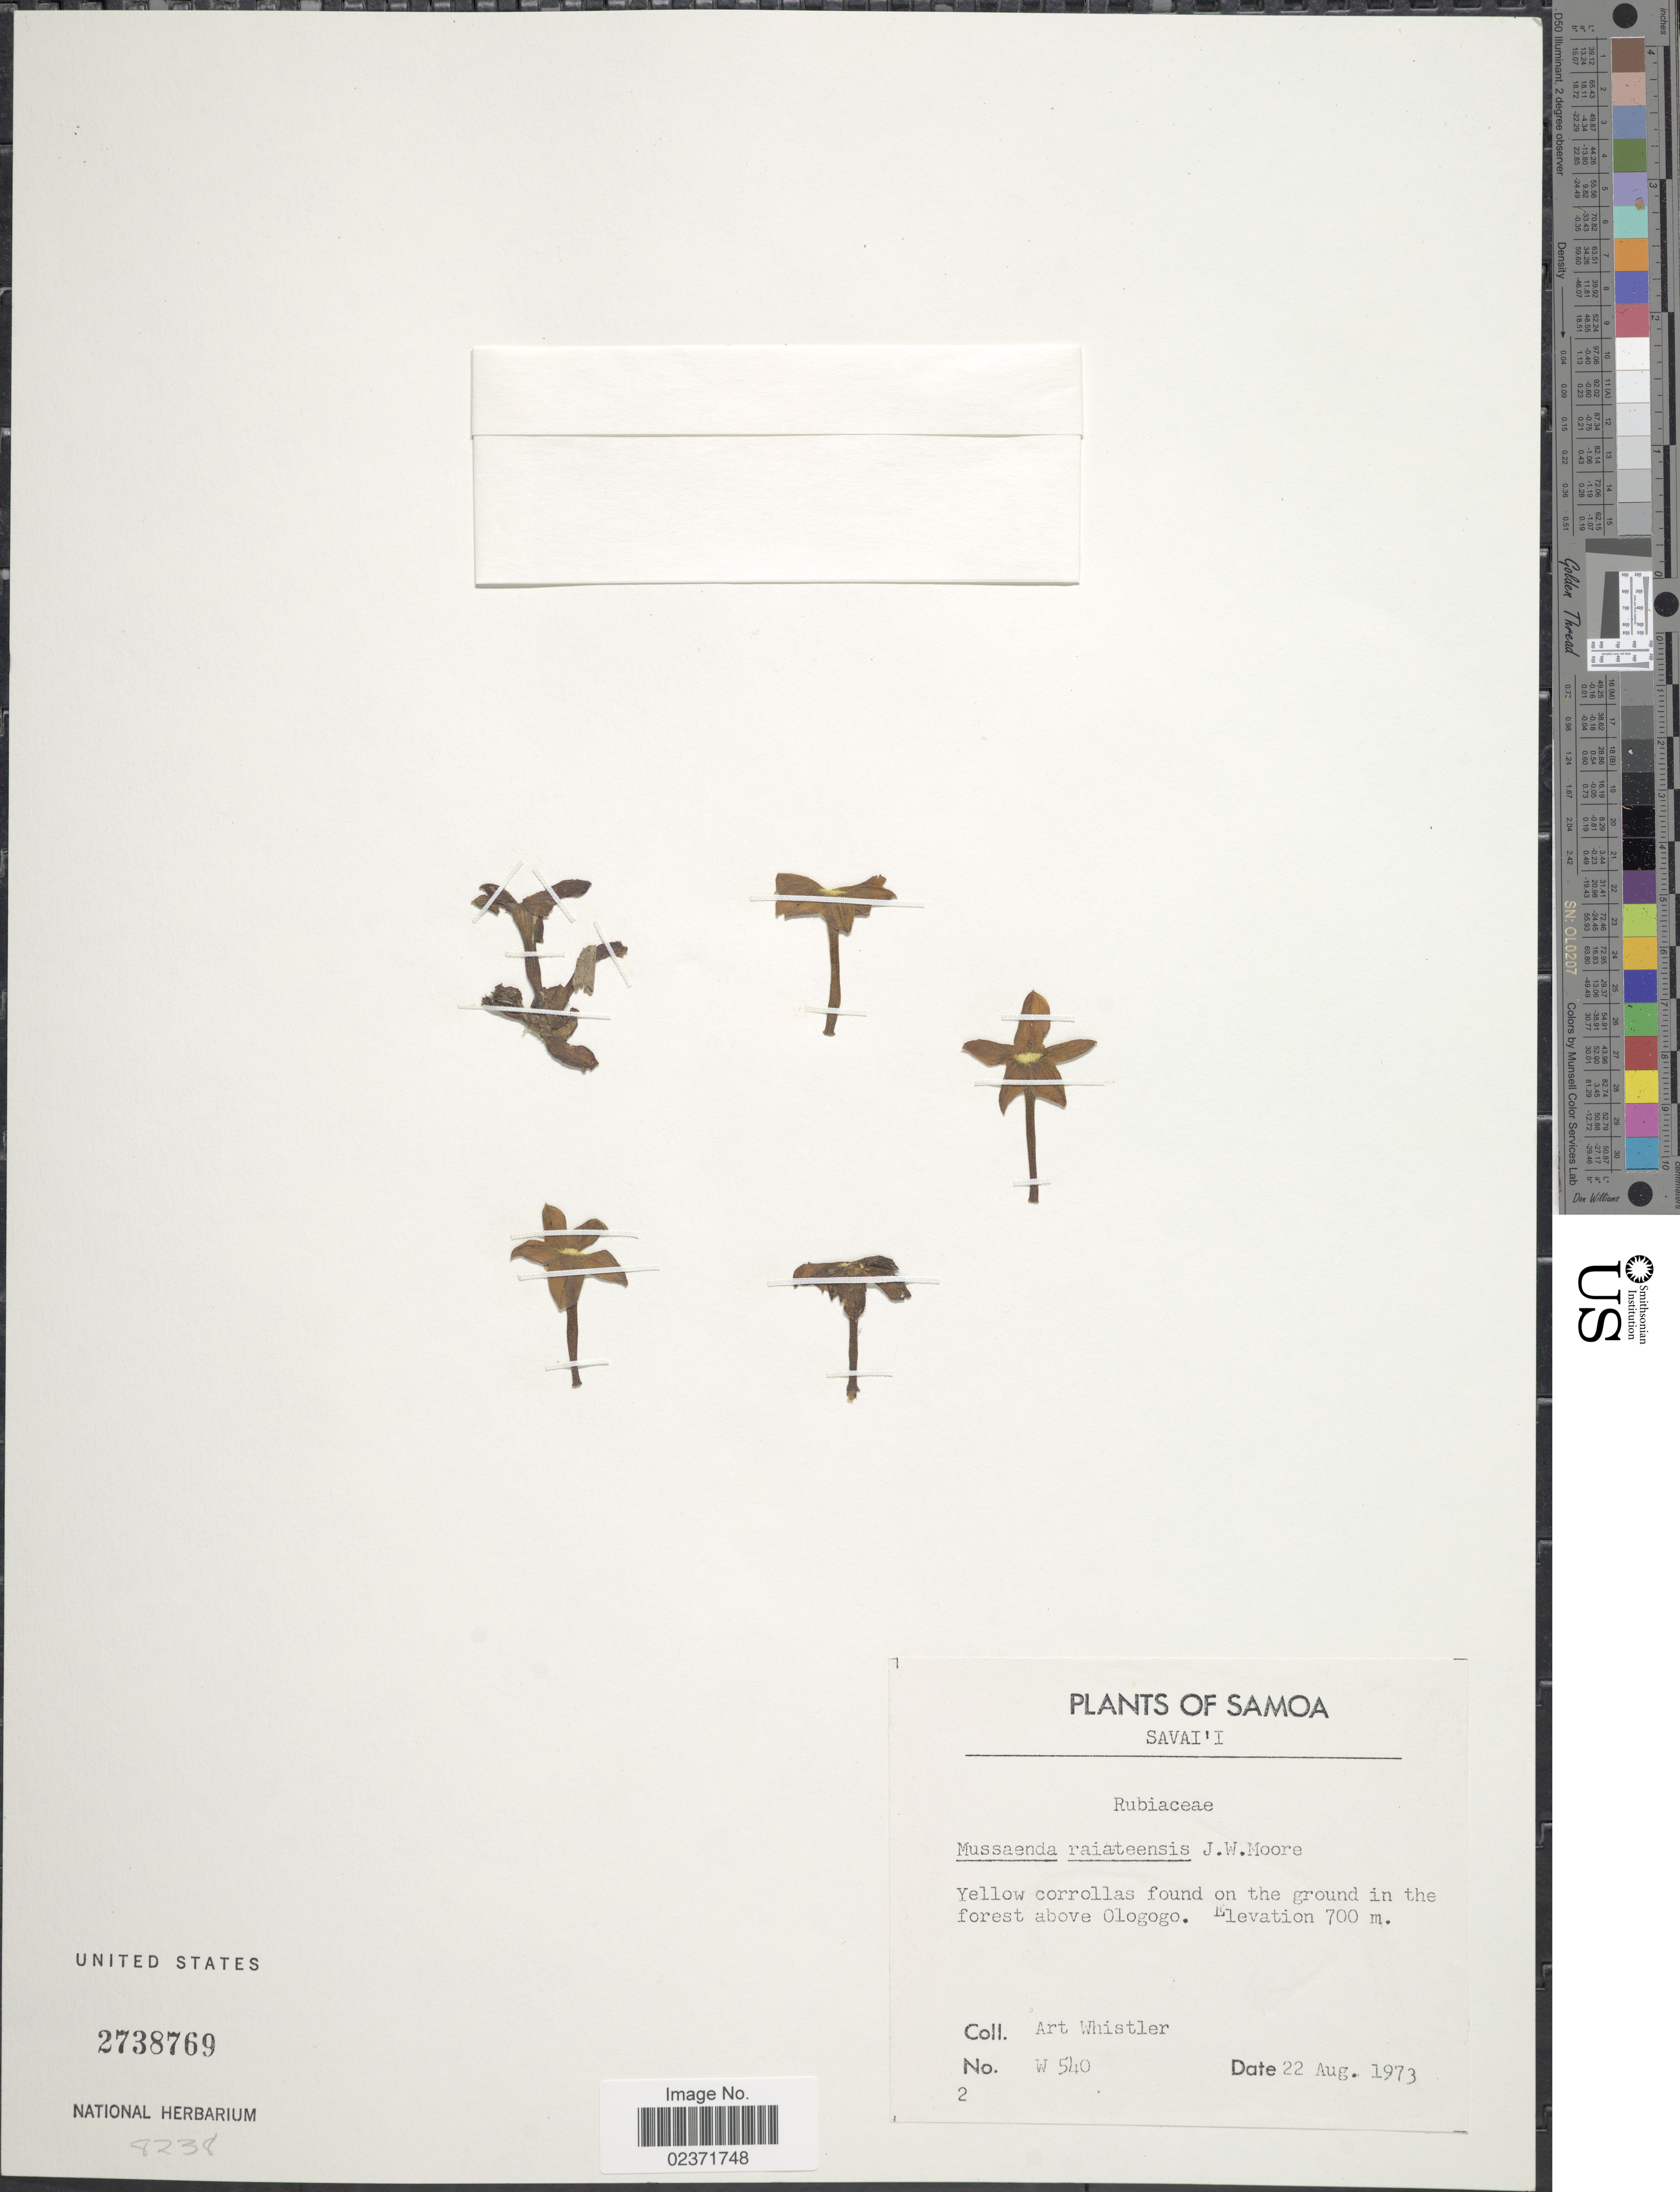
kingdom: Plantae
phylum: Tracheophyta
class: Magnoliopsida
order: Gentianales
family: Rubiaceae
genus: Mussaenda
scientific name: Mussaenda raiateensis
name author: J.W. Moore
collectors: A. Whistler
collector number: W 540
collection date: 1973-08-22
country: Samoa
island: Savai'i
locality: Savai'i. On the ground in the forest above Ologogo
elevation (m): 700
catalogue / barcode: US 2738769